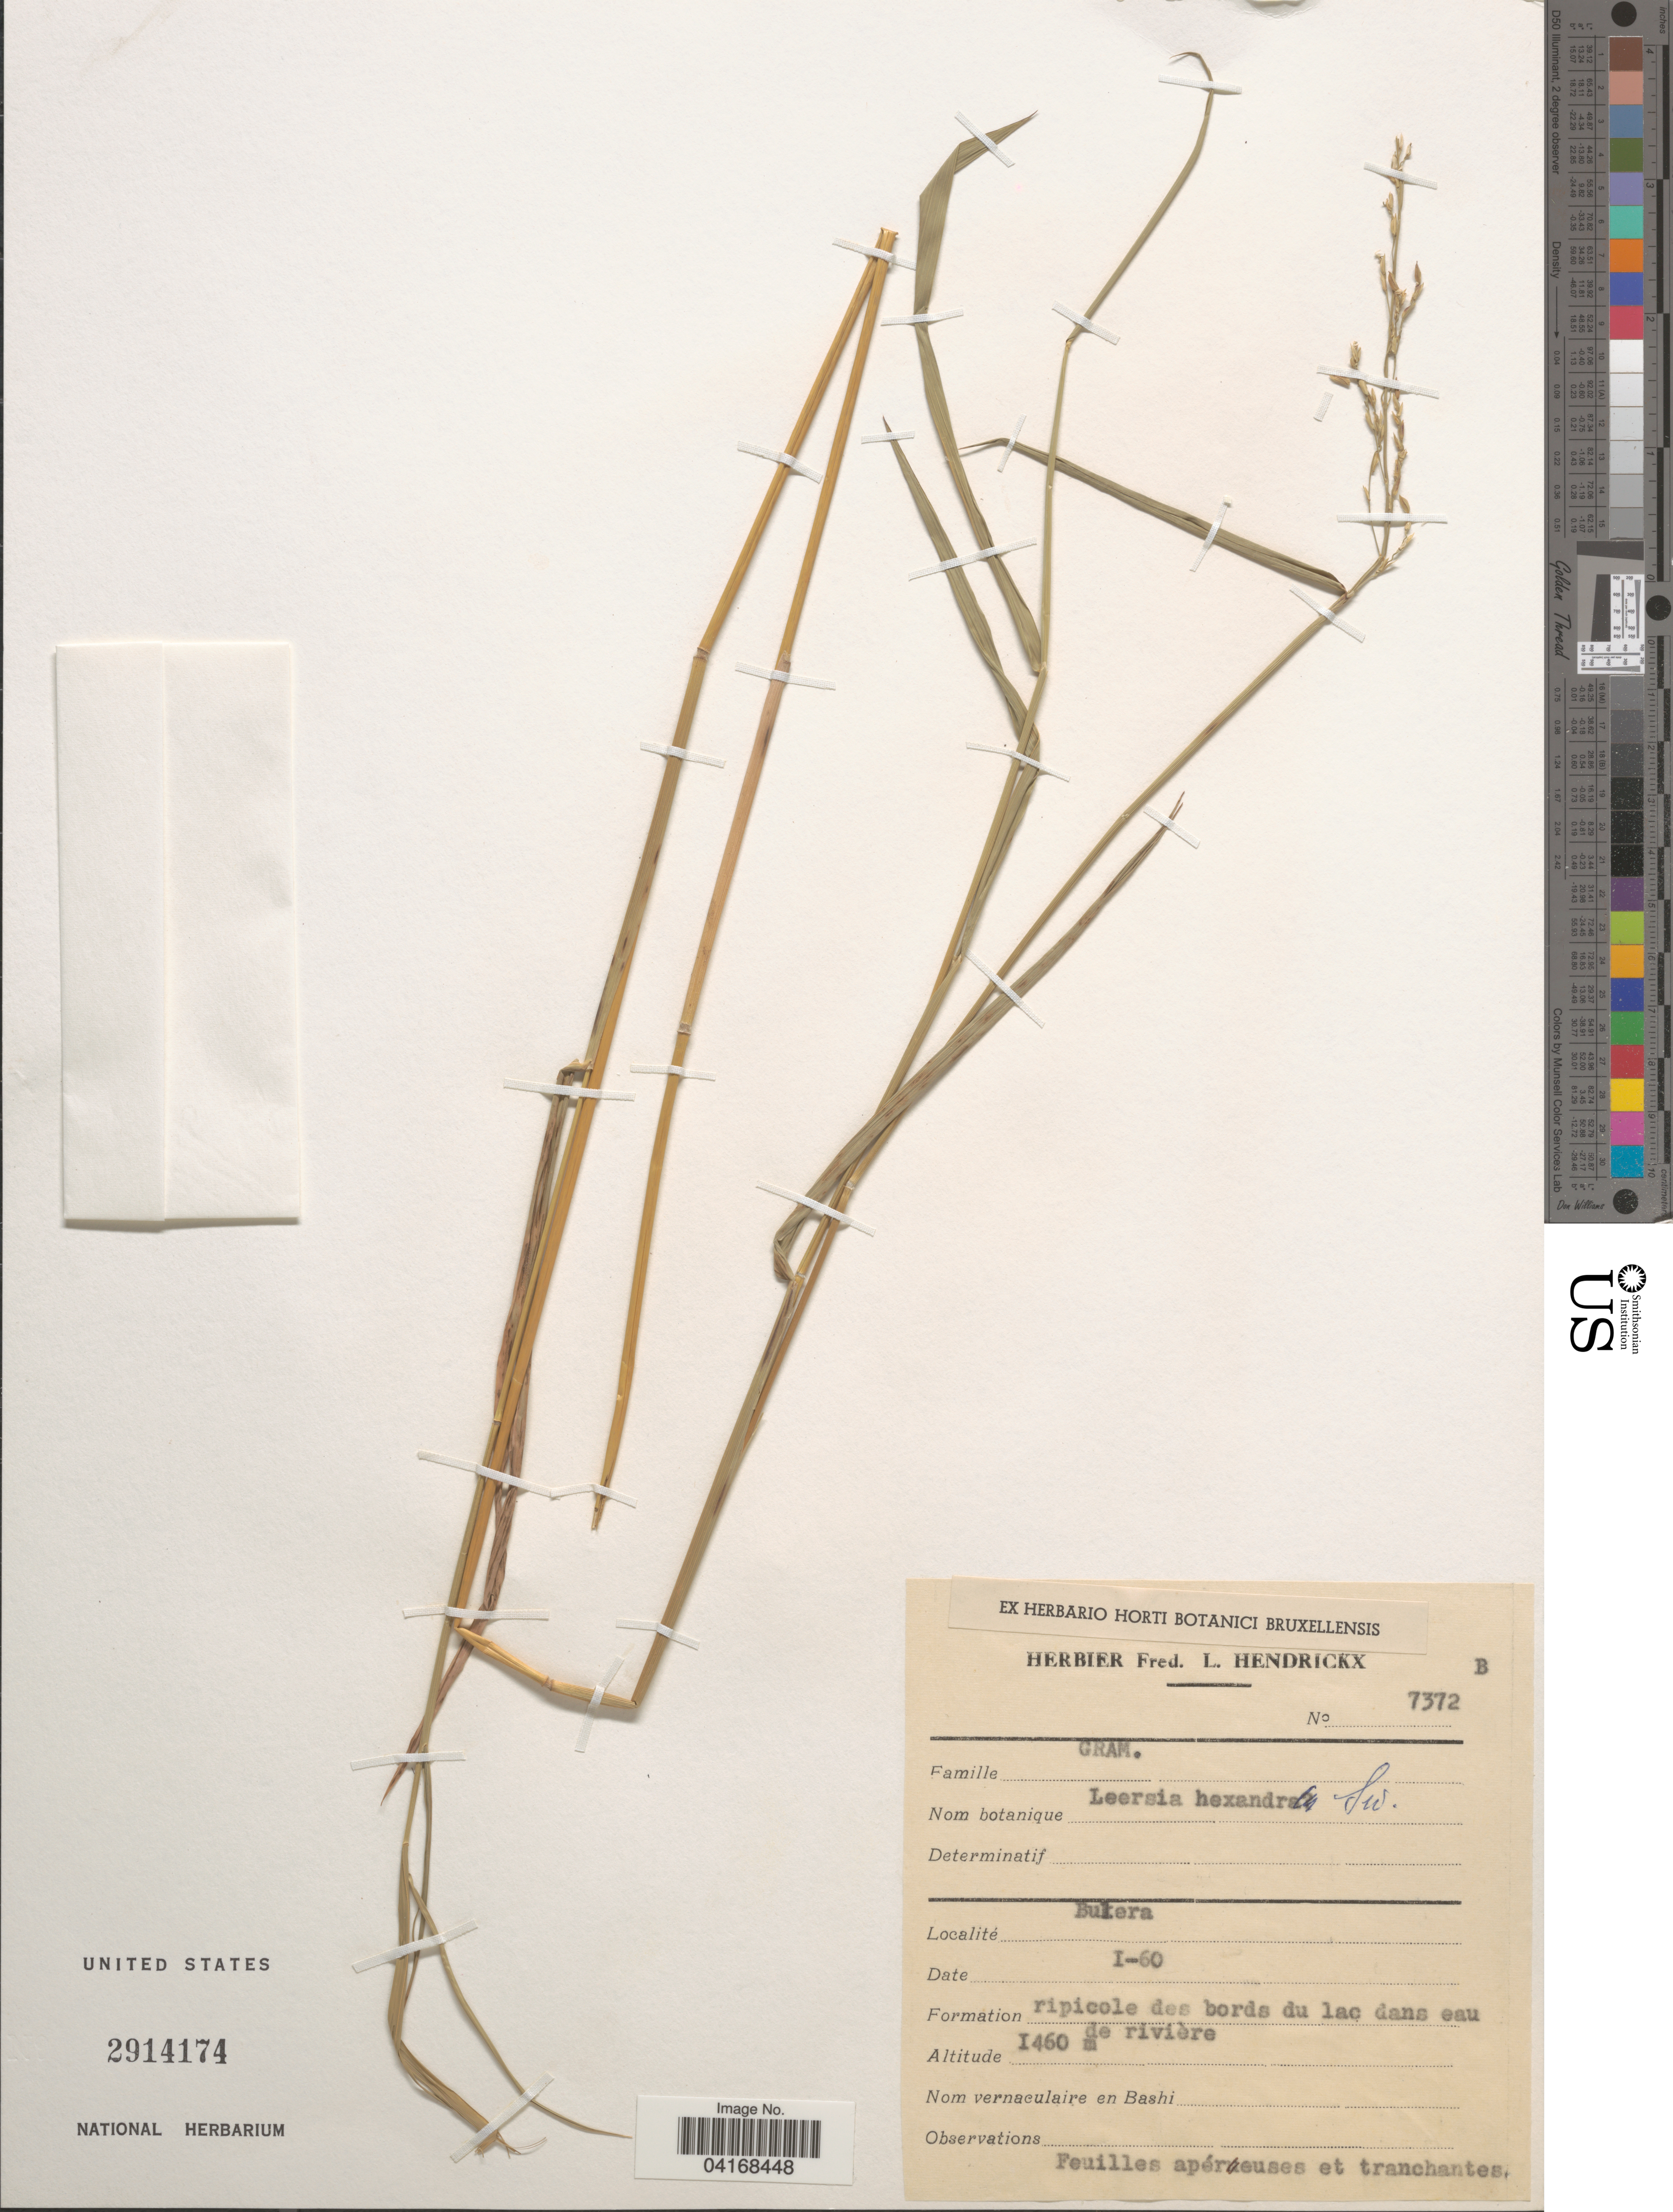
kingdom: Plantae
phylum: Tracheophyta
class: Liliopsida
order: Poales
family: Poaceae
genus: Leersia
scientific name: Leersia hexandra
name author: Sw.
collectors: Ex herb. Fred. L. Hendrickx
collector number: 7372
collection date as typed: Transcribed d/m/y: /1/60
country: Congo, Democratic Republic of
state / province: Sud-Kivu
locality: Bulera.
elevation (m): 1460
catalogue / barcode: US 2914174